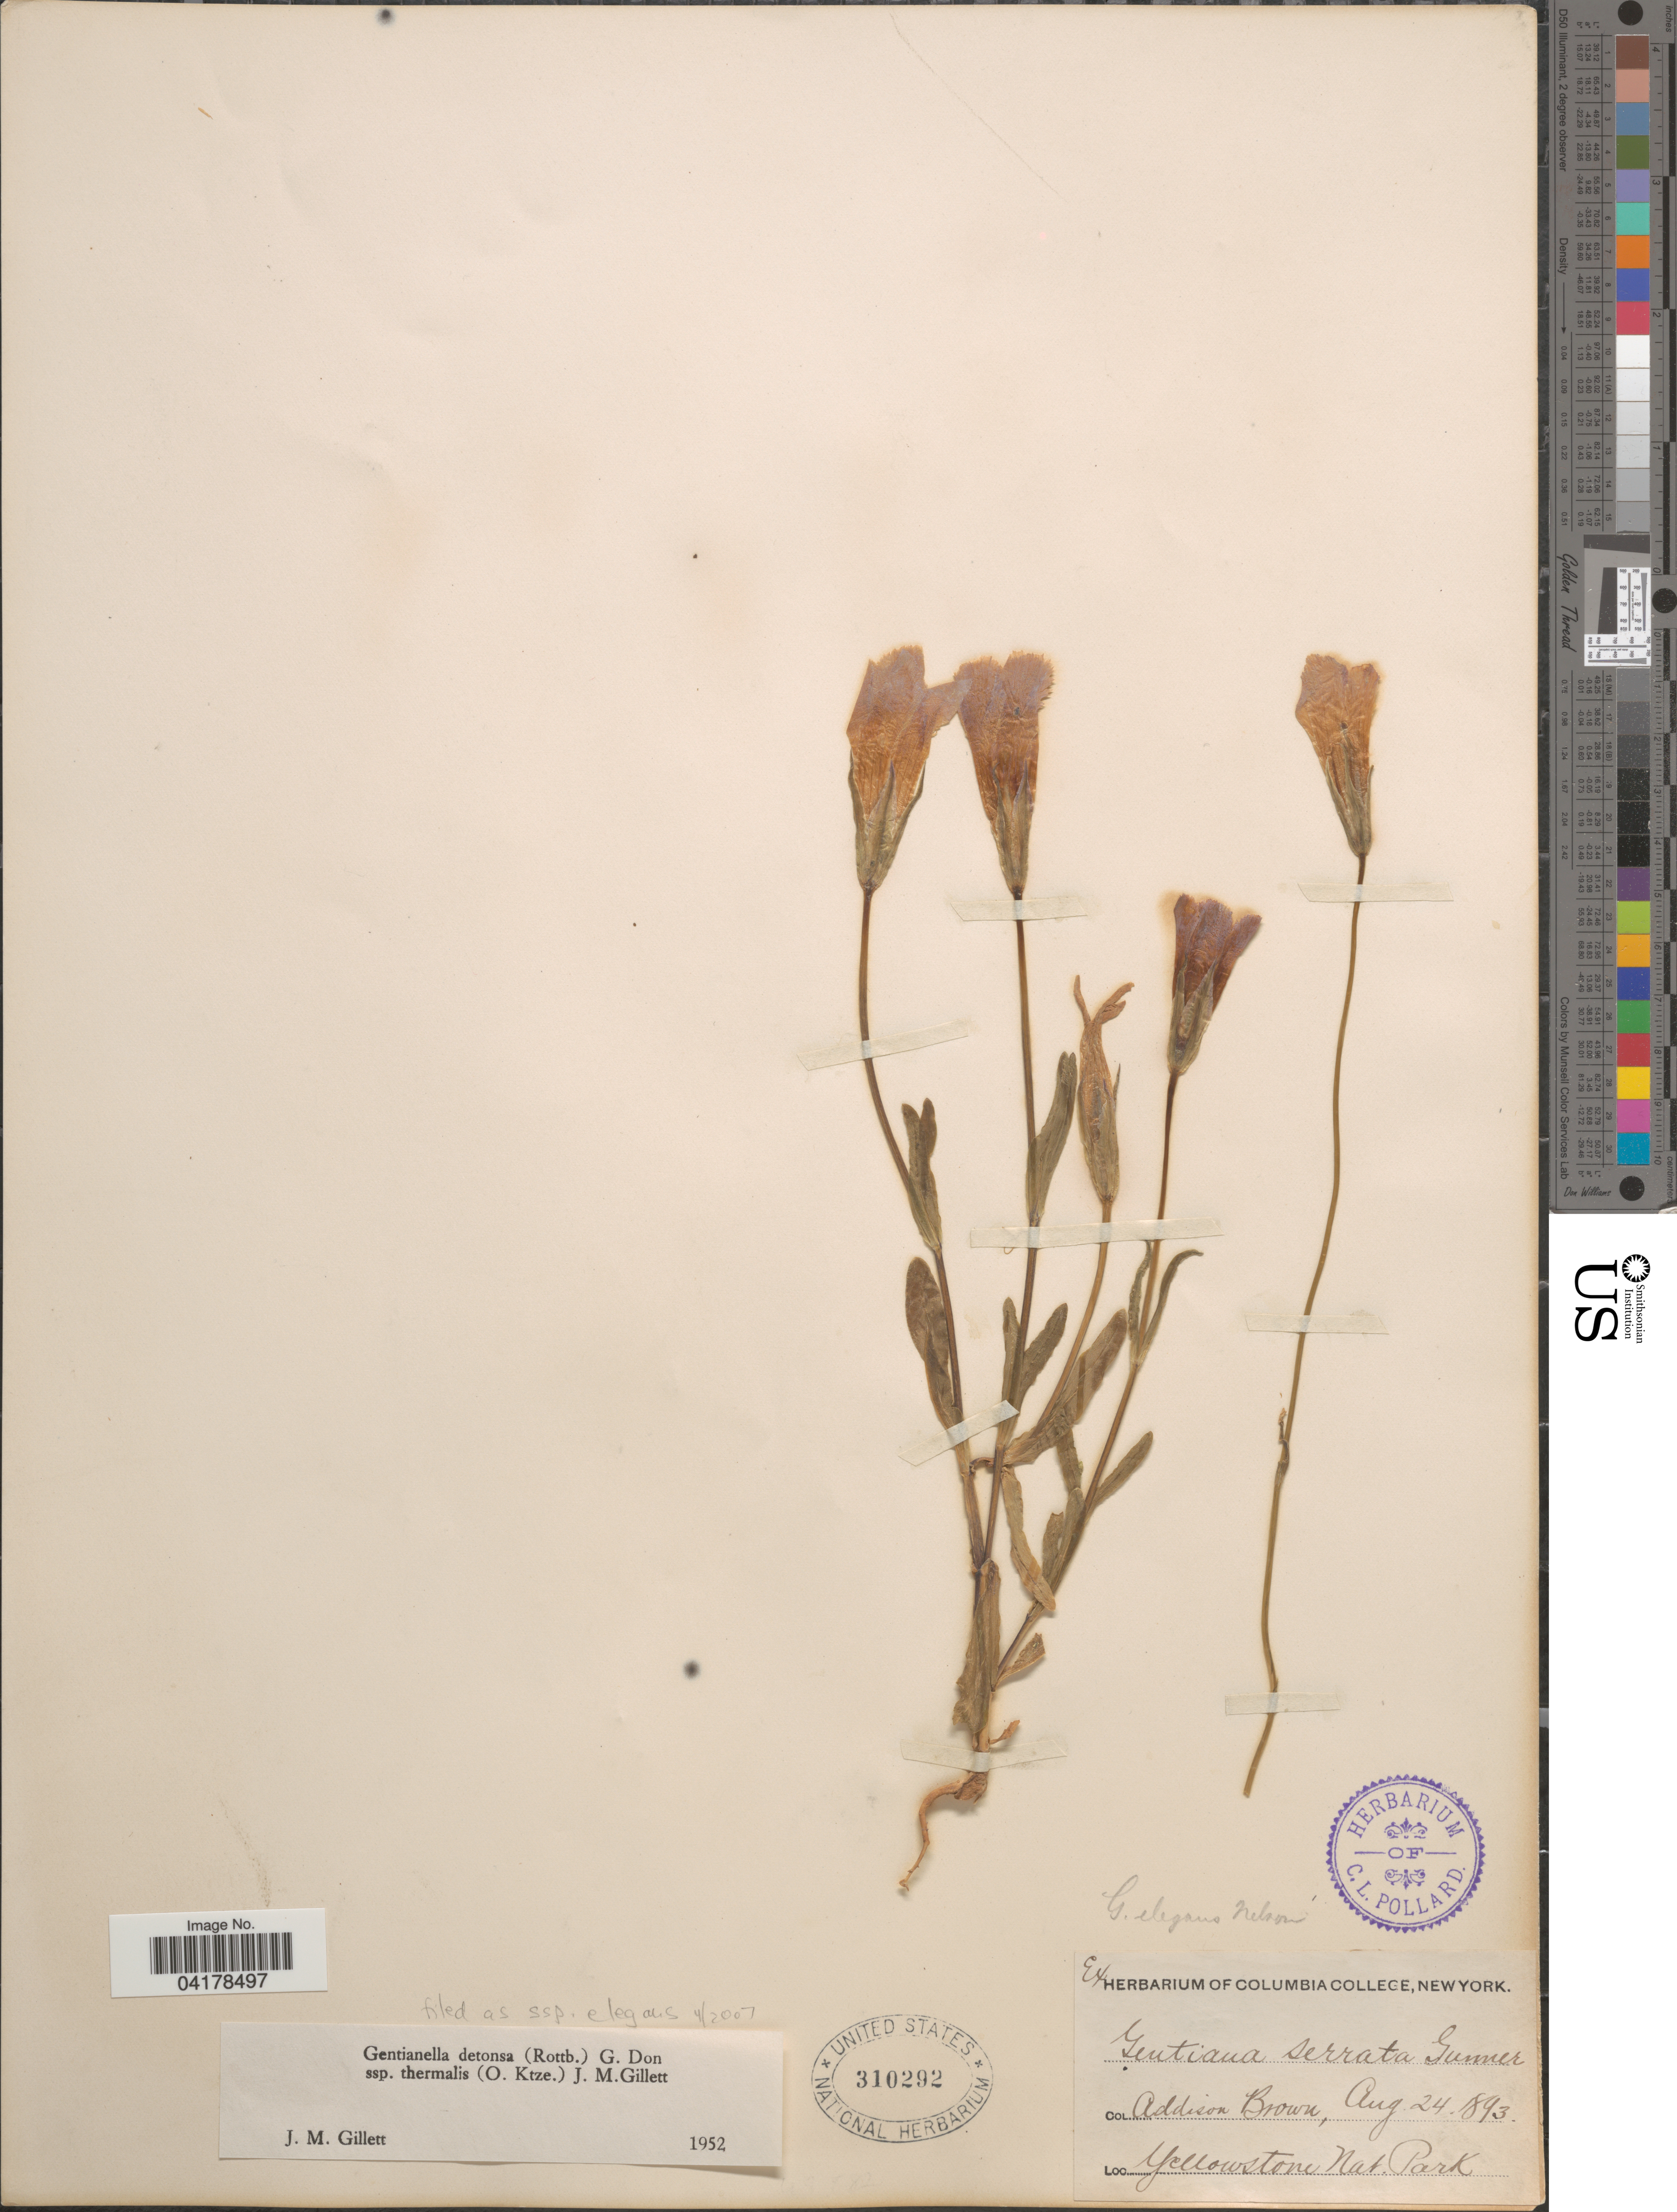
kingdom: Plantae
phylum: Tracheophyta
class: Magnoliopsida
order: Gentianales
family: Gentianaceae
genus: Gentianella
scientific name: Gentianella detonsa subsp. thermalis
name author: (Kuntze) J.M. Gillett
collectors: A. Brown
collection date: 1893-08-24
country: United States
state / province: Wyoming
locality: Yellowstone Nat. Park.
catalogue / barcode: US 310292